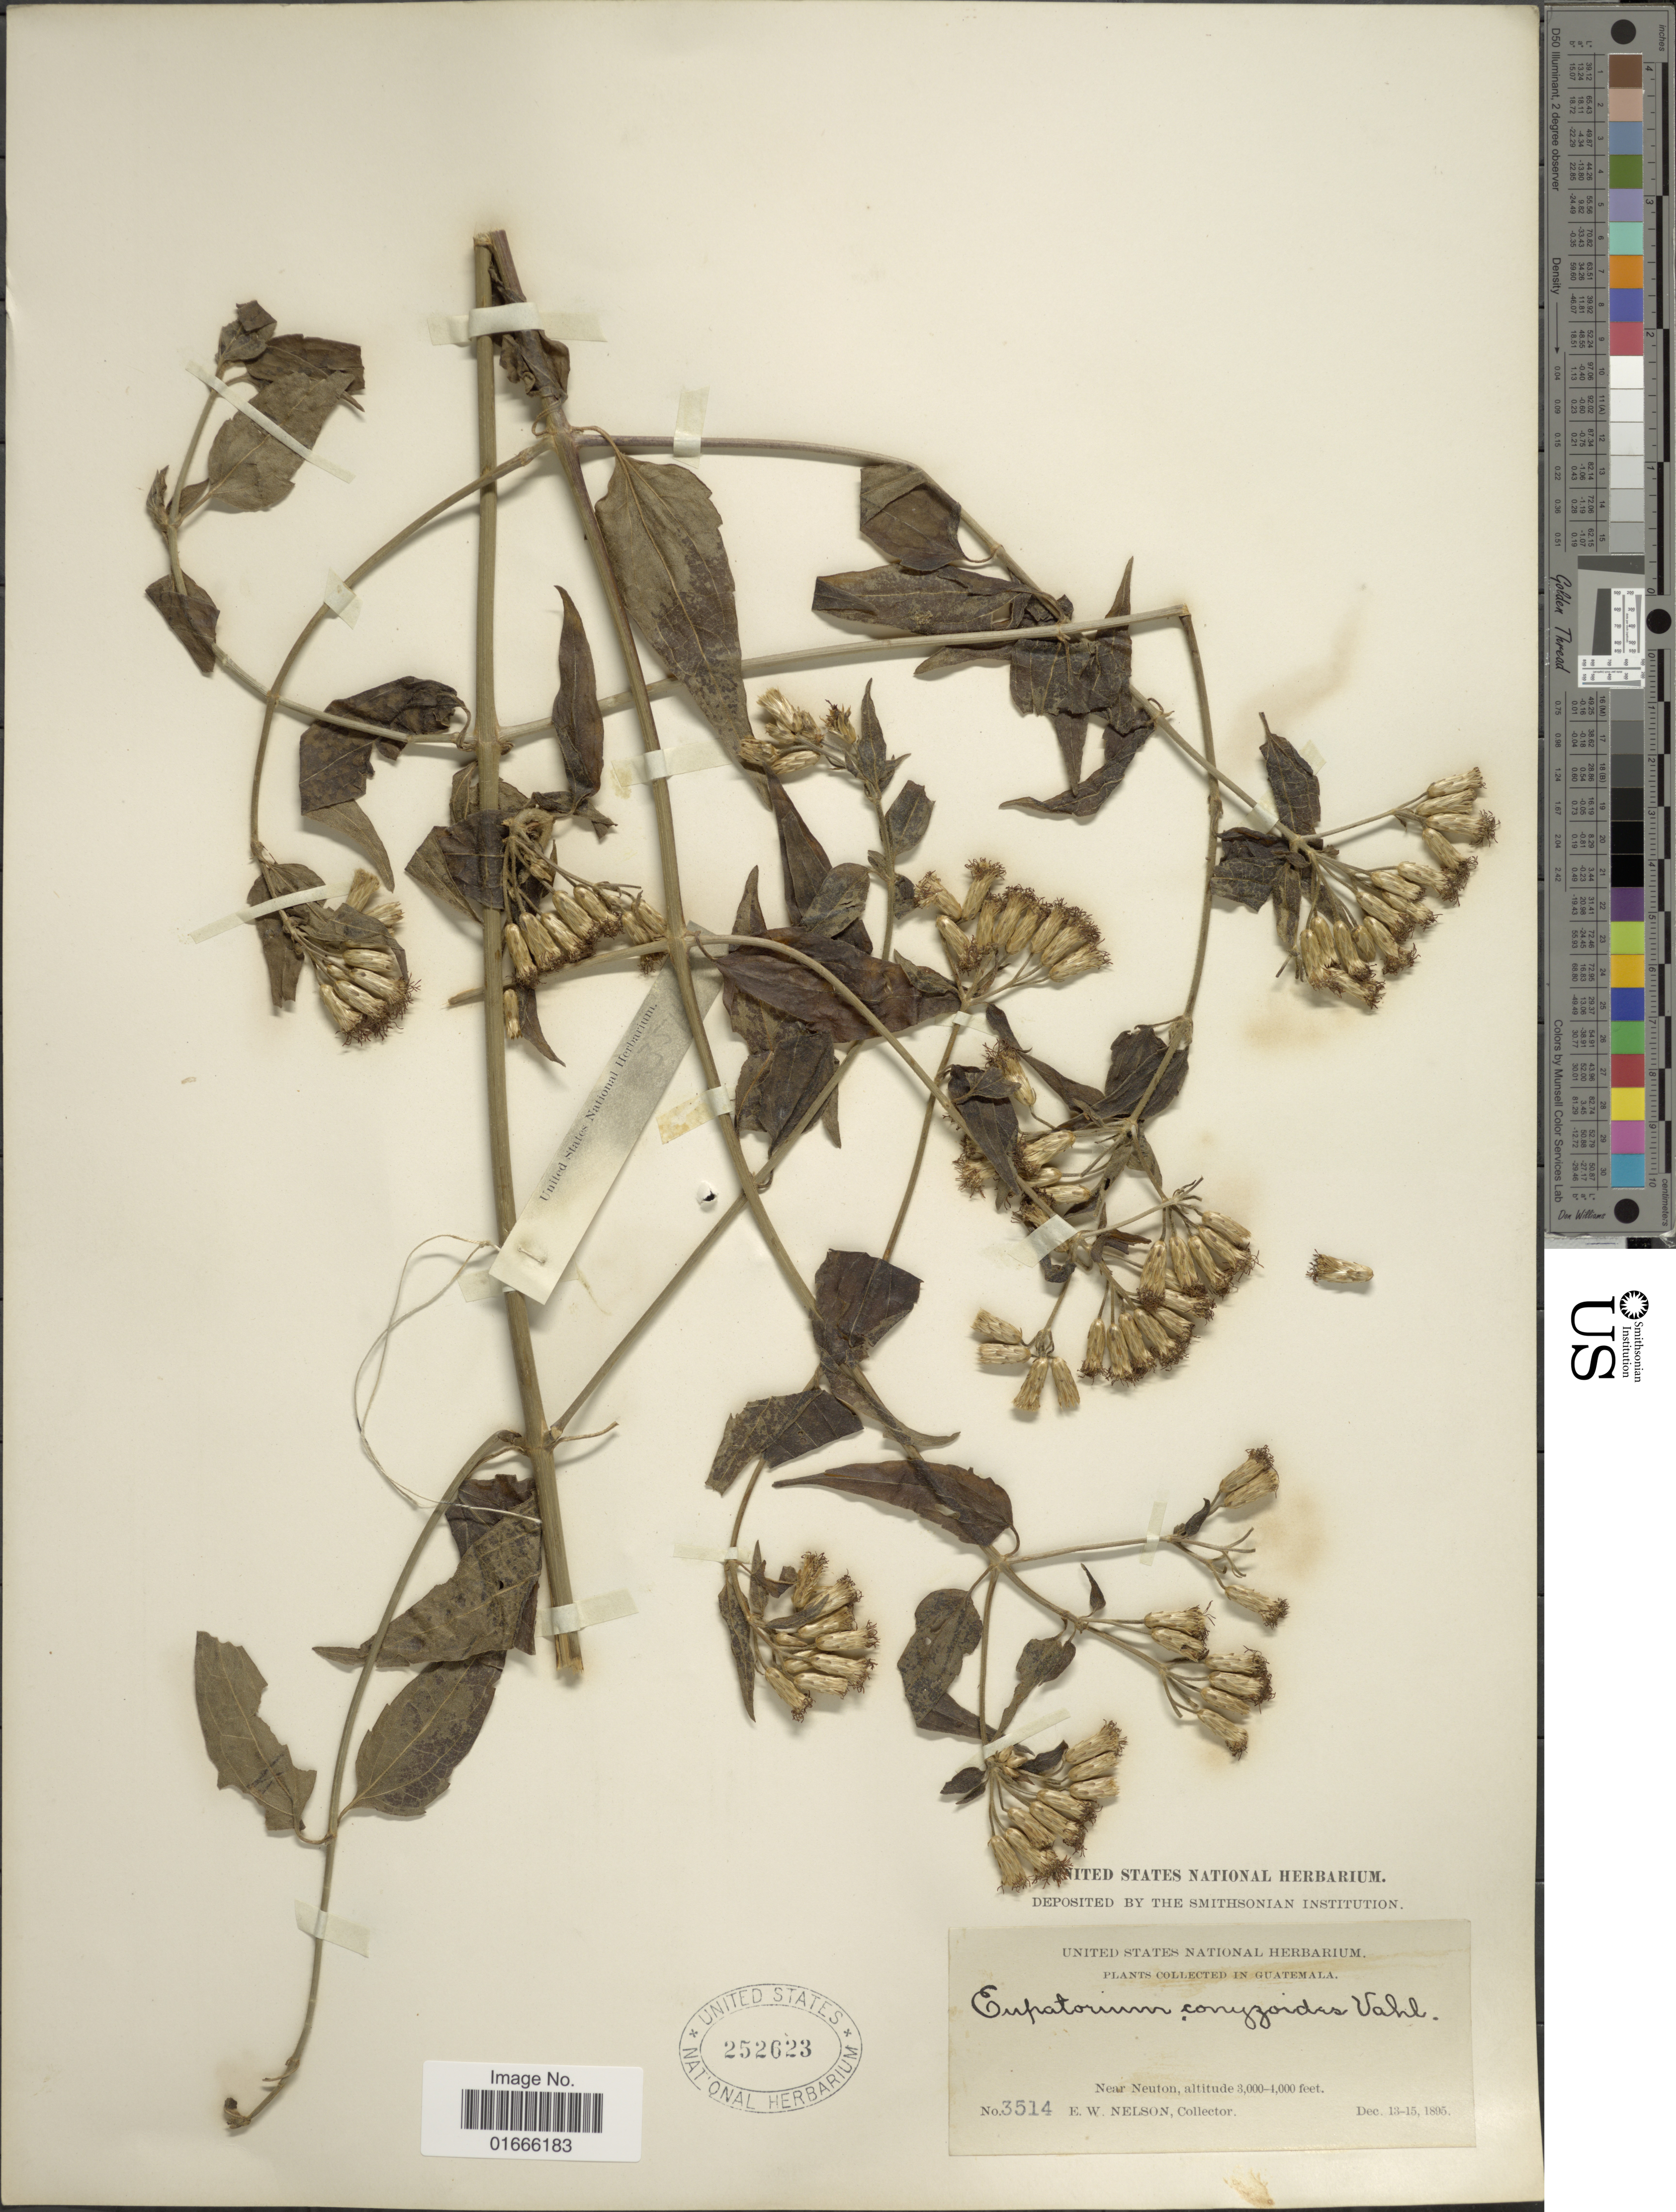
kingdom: Plantae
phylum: Tracheophyta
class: Magnoliopsida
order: Asterales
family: Asteraceae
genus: Chromolaena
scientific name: Chromolaena odorata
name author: (L.) R.M. King & H. Rob.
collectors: E. W. Nelson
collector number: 3514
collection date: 1895-12-13/1895-12-15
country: Guatemala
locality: Near Neuton.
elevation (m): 914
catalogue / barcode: US 252623